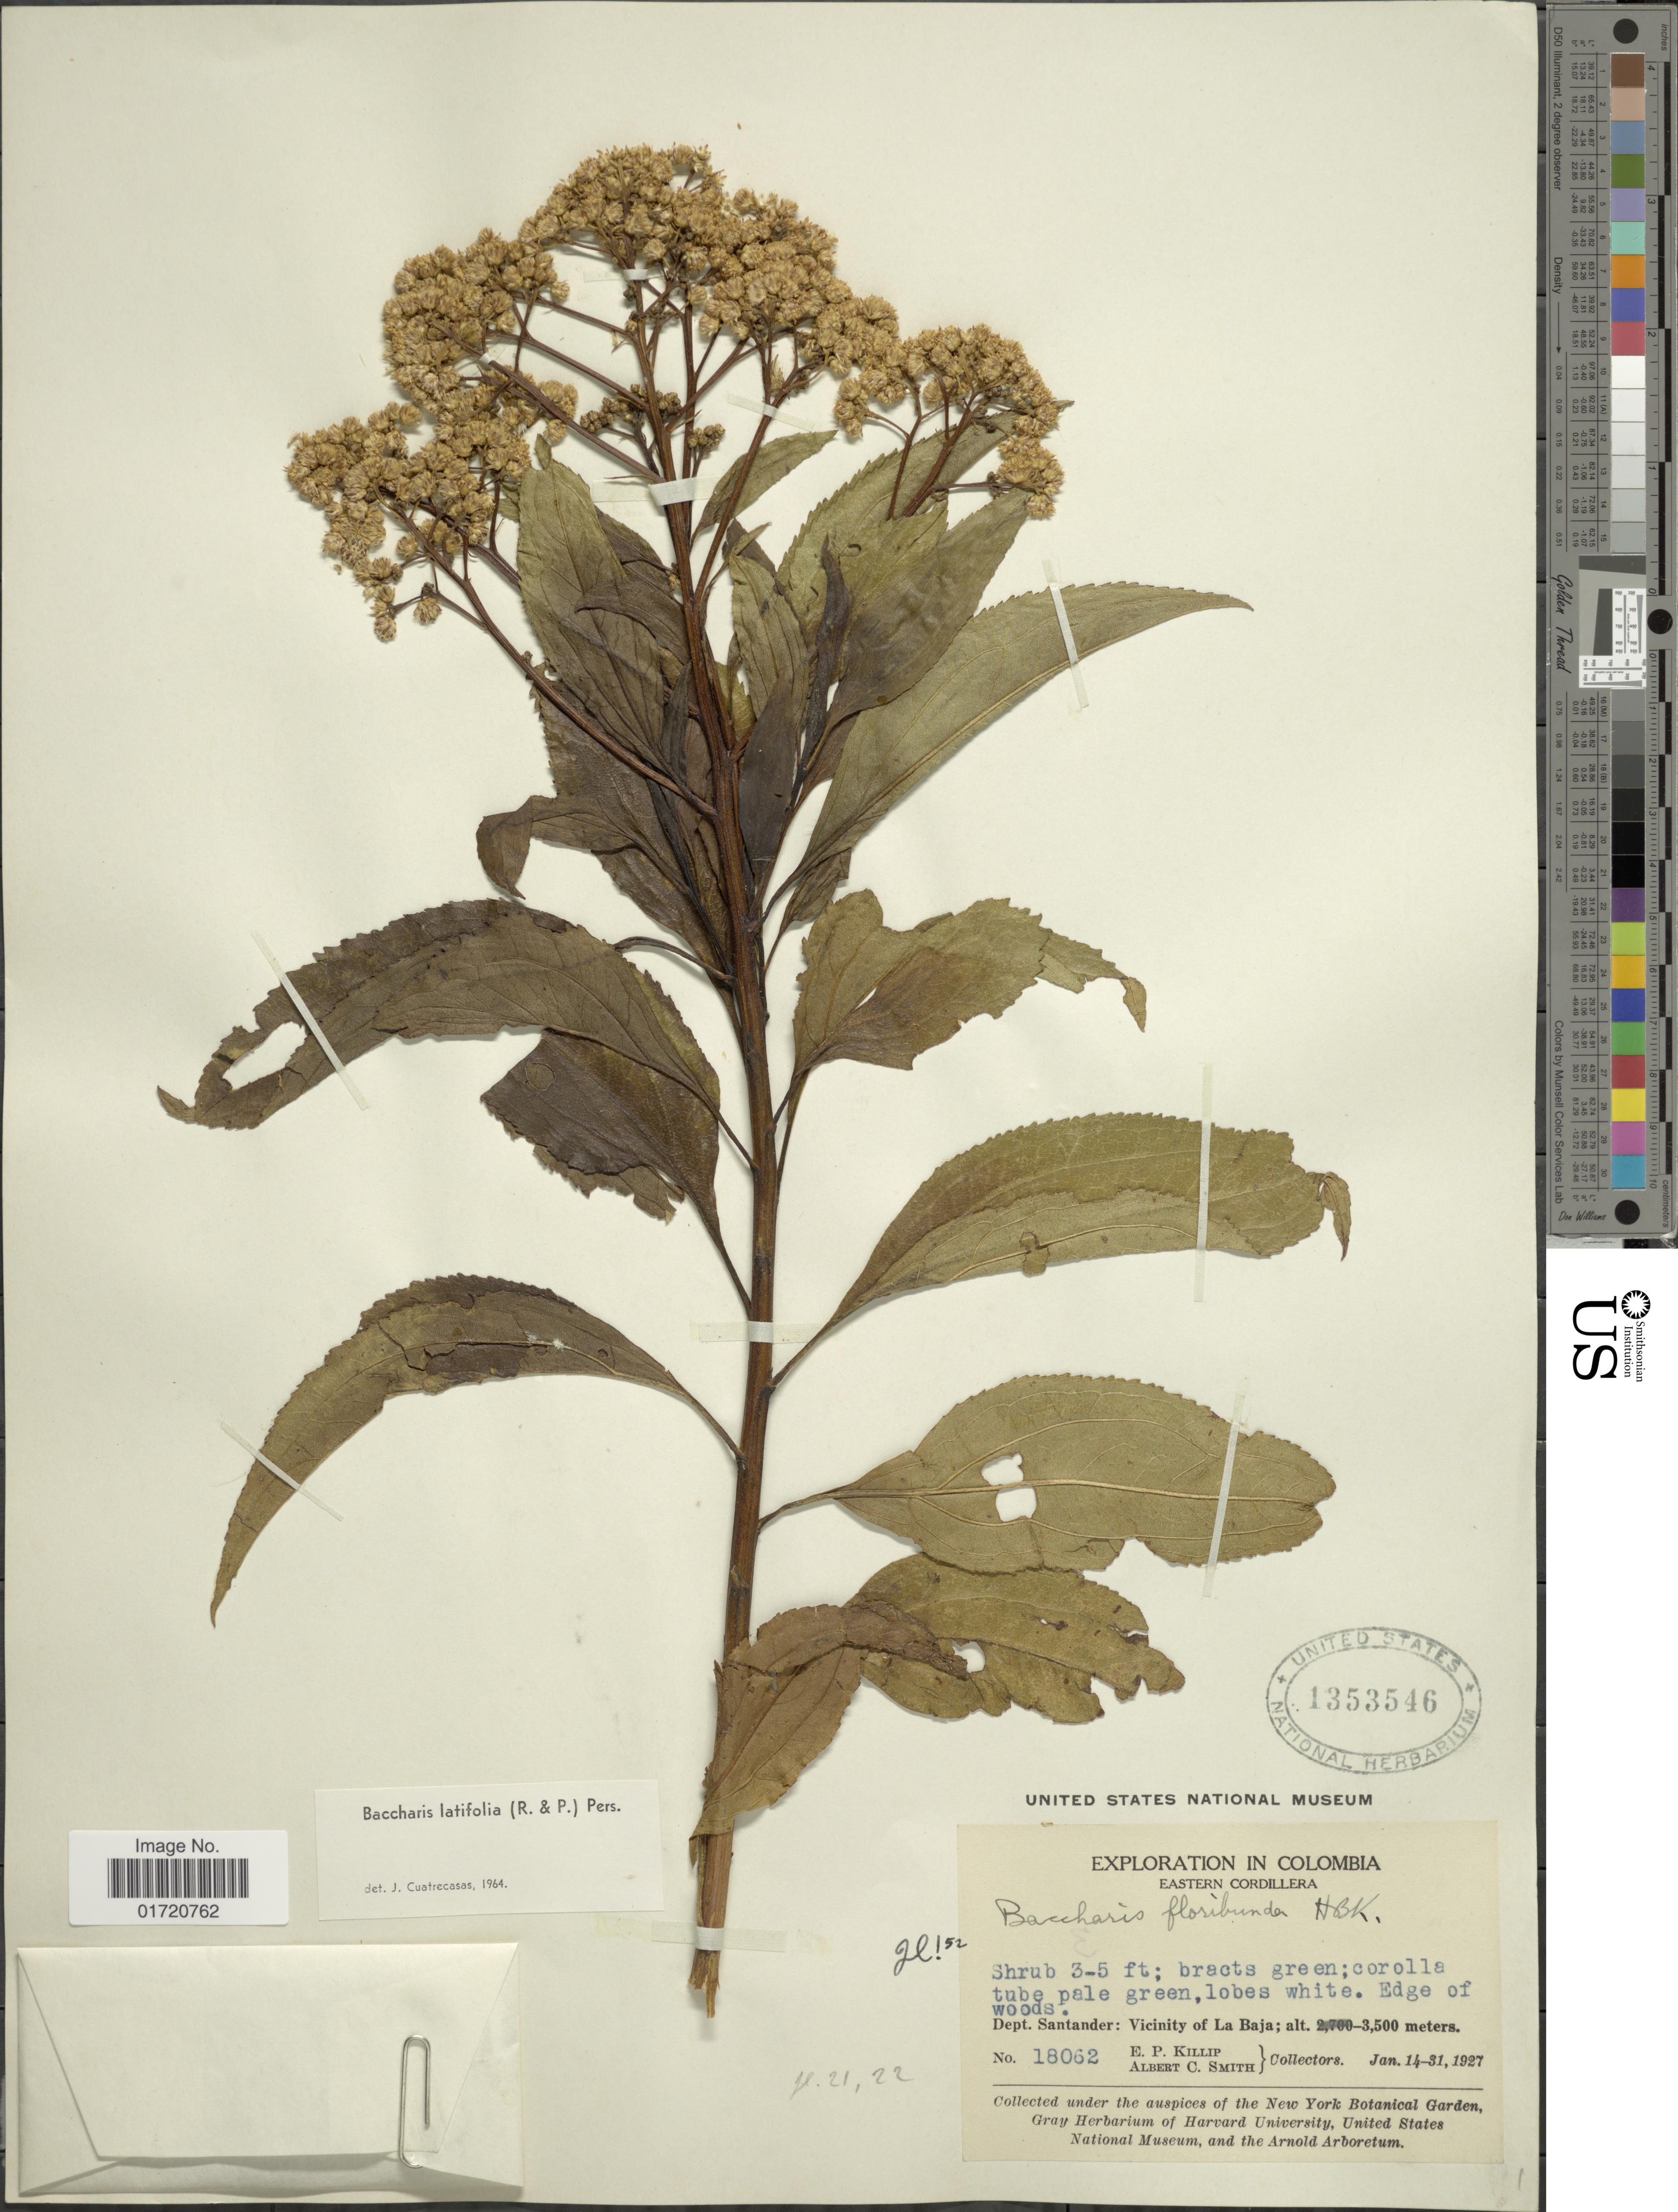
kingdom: Plantae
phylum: Tracheophyta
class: Magnoliopsida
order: Asterales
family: Asteraceae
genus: Baccharis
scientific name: Baccharis latifolia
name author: (Ruiz & Pav.) Pers.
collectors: E. P. Killip & A. C. Smith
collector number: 18062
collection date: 1927-01-14/1927-01-31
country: Colombia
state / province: Santander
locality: Eastern Cordillera, vicinity of La Baja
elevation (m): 3500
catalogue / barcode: US 1353546